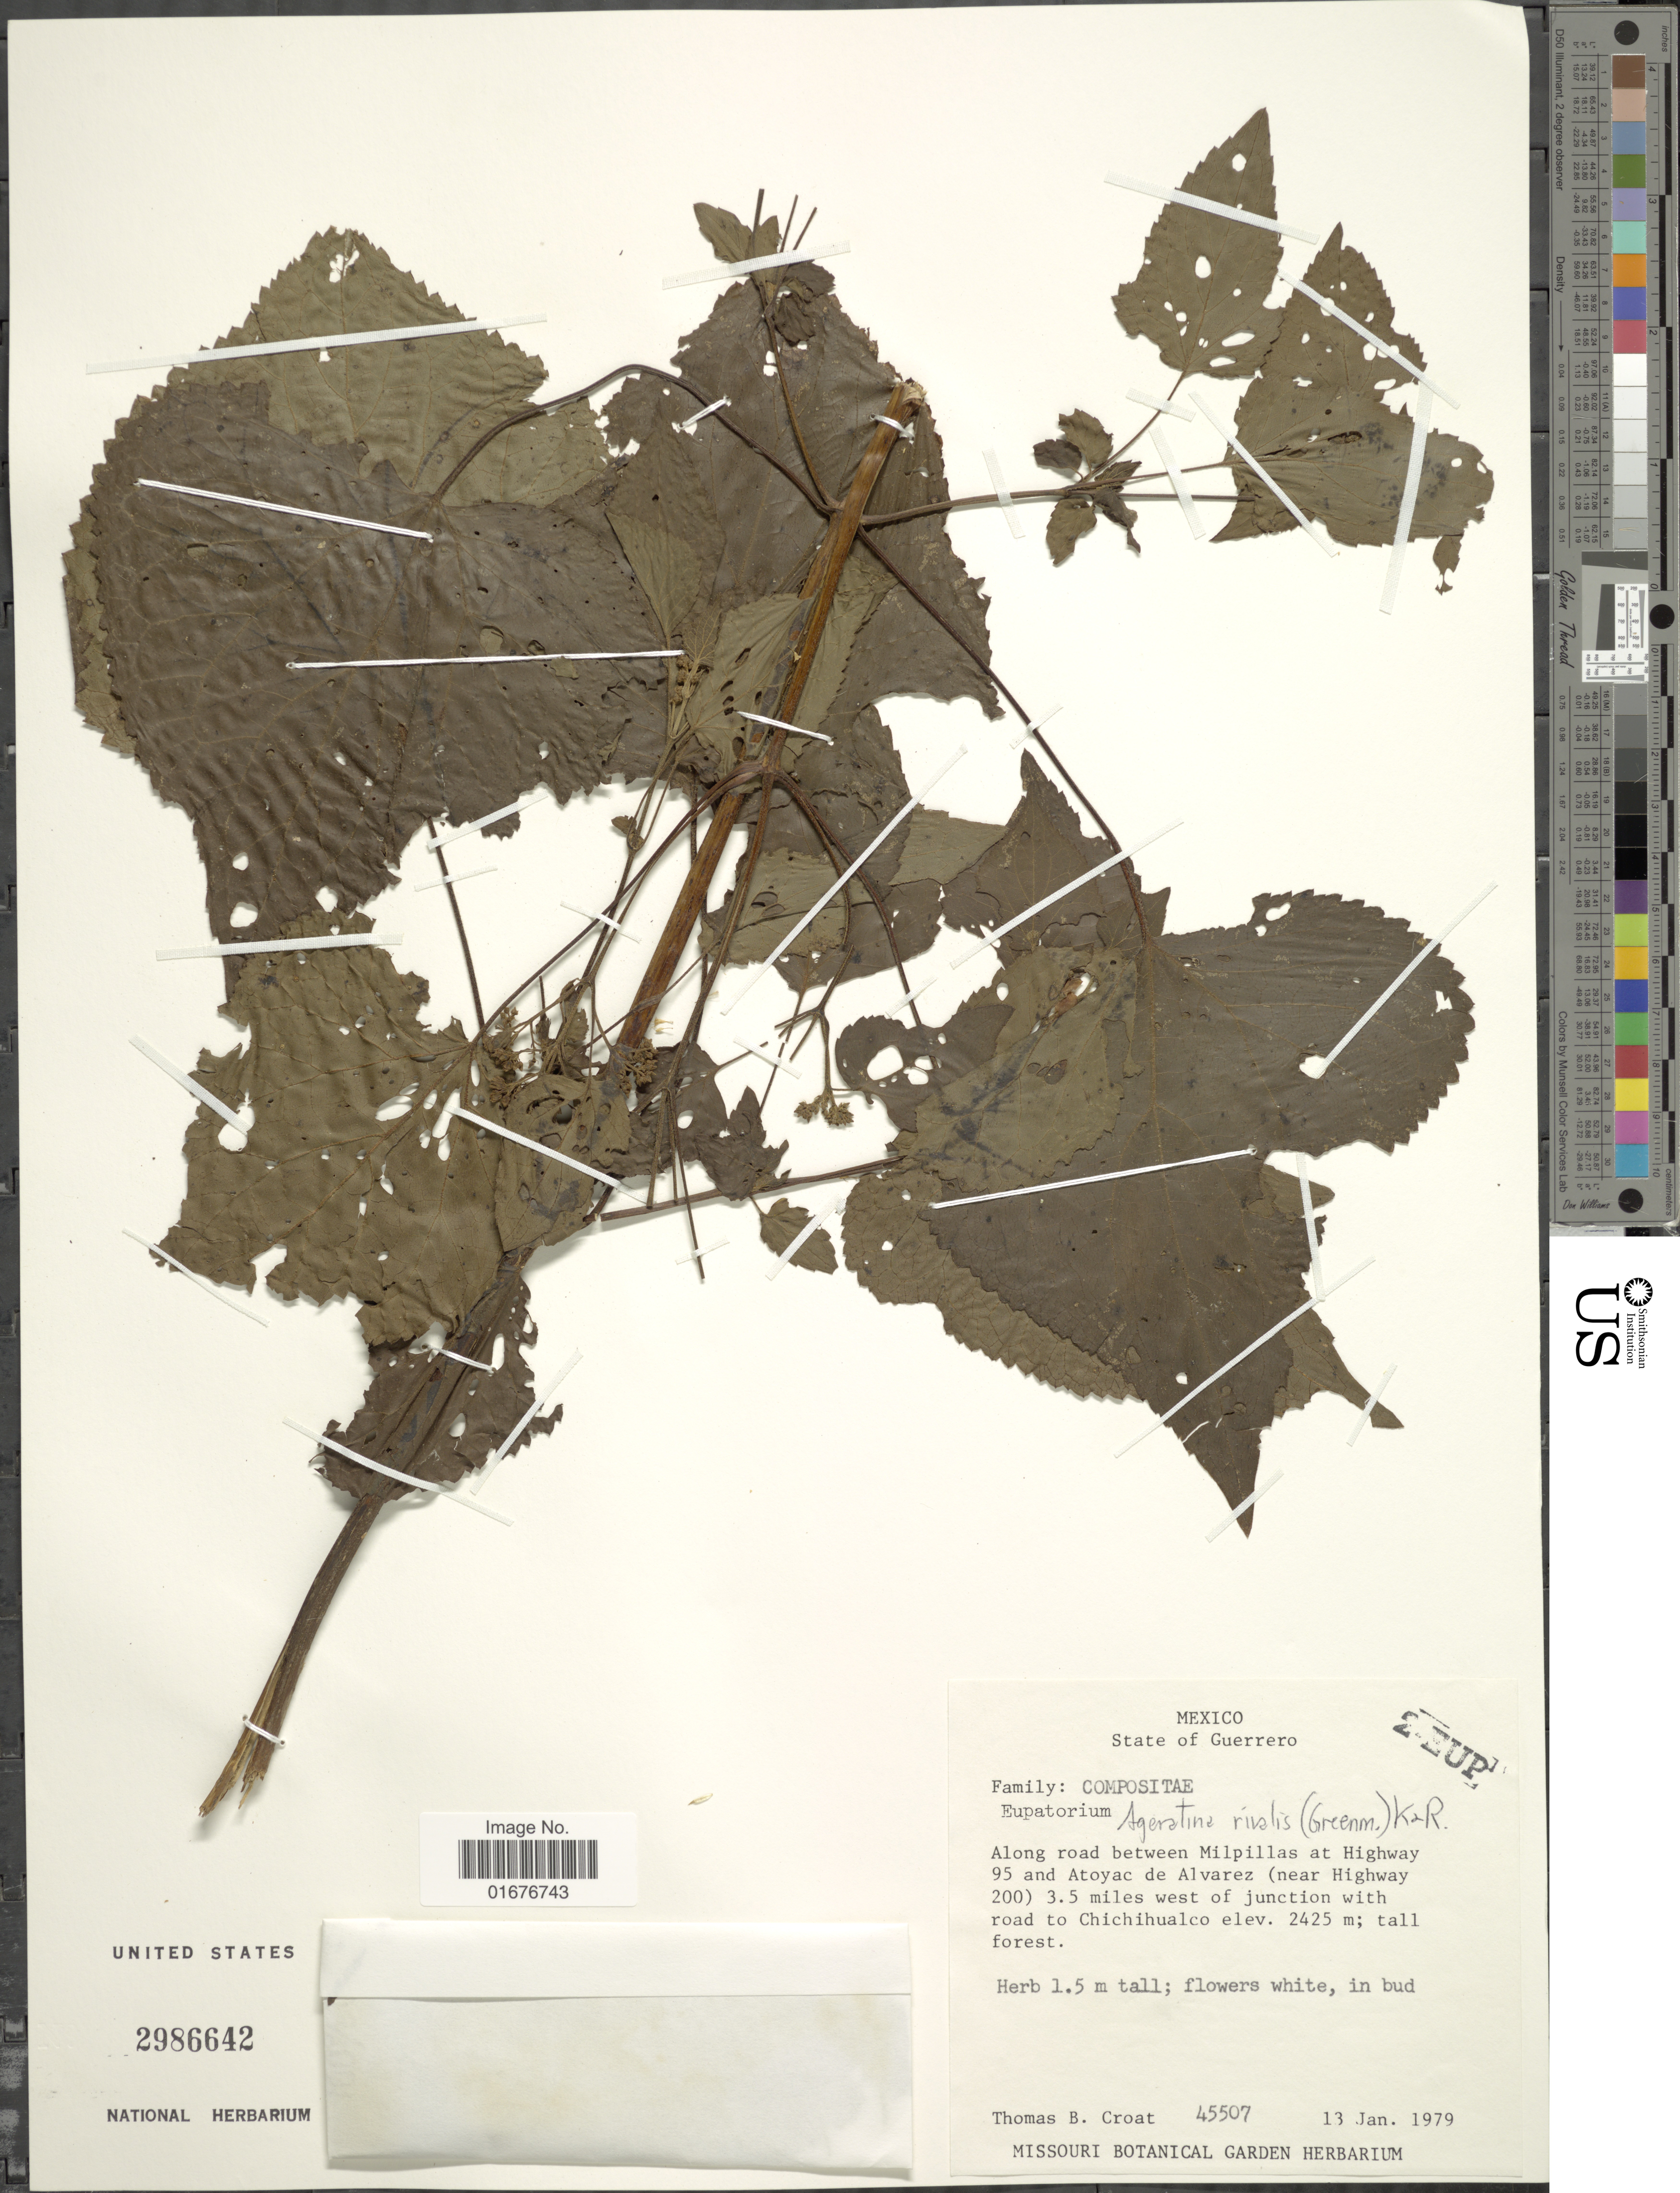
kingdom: Plantae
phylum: Tracheophyta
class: Magnoliopsida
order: Asterales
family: Asteraceae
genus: Ageratina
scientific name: Ageratina rivalis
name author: (Greenm.) R.M. King & H. Rob.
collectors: T. B. Croat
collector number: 45507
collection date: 1979-01-13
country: Mexico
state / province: Guerrero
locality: Along road between Milpillas at Highway 95 and Atoyac de Alvarez (near Highway 200), 3.5 miles west of junction with road to Chichihualco; tall forest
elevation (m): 2425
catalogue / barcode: US 2986642